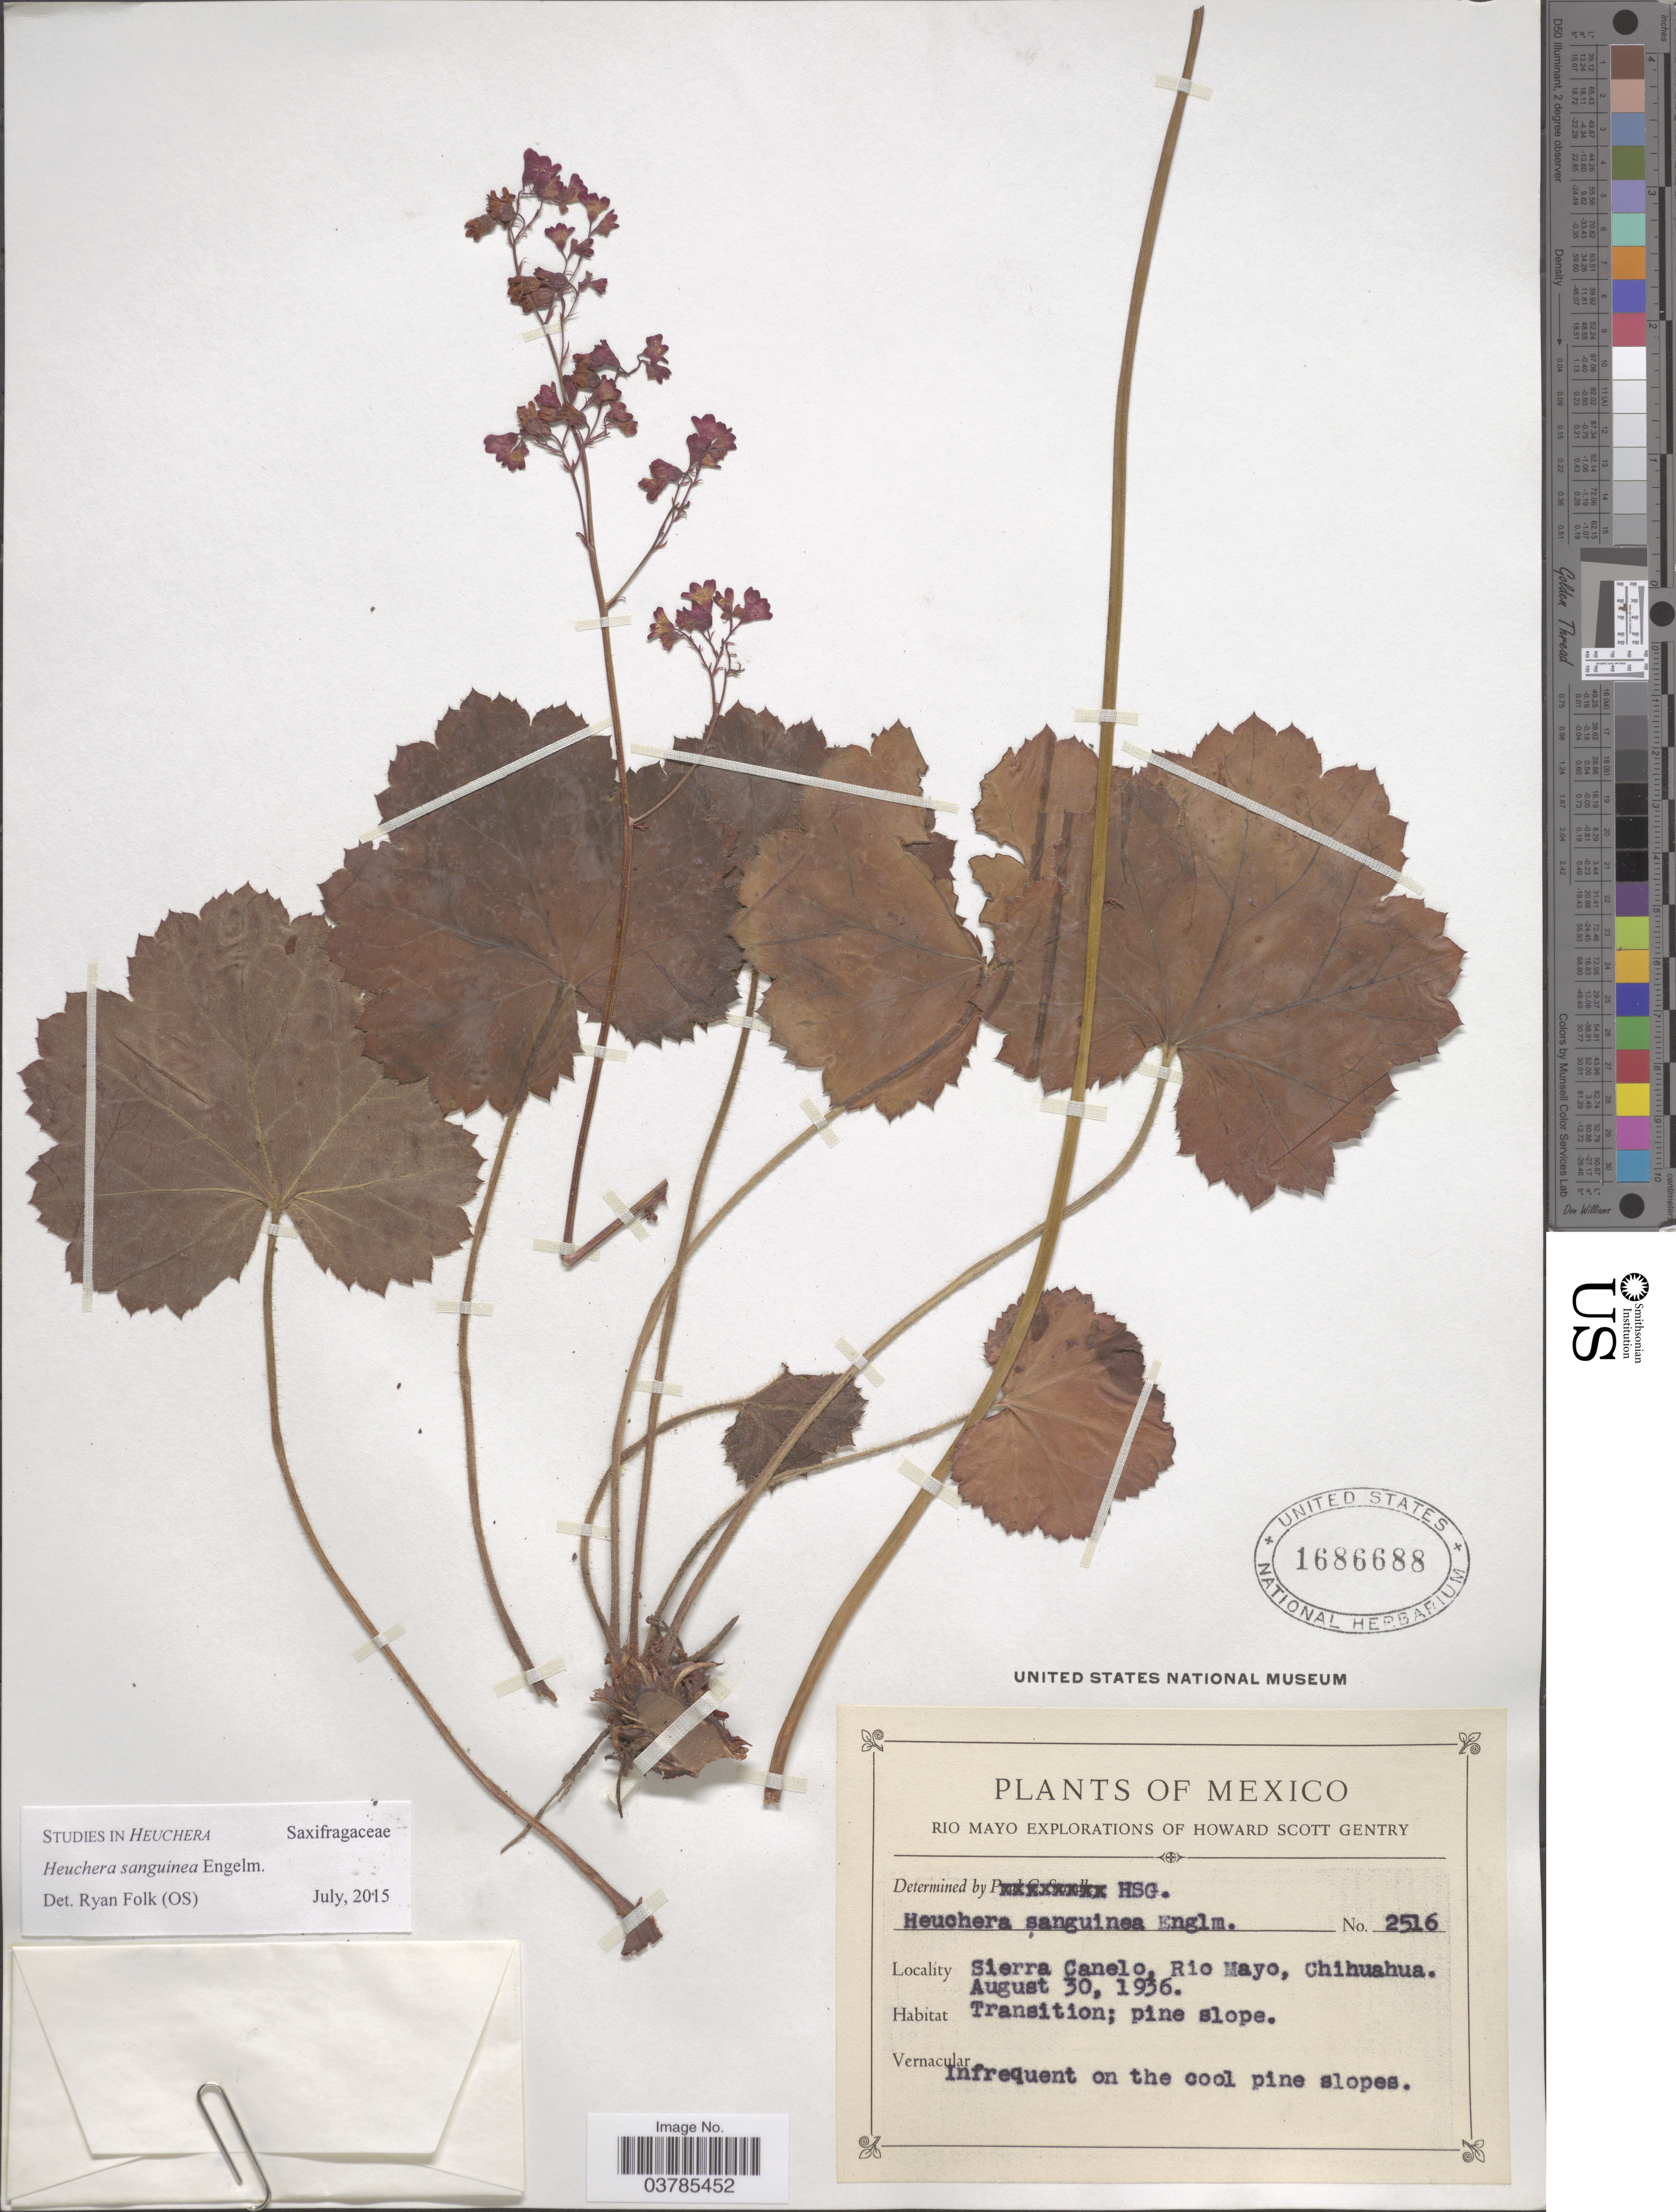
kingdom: Plantae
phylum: Tracheophyta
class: Magnoliopsida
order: Saxifragales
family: Saxifragaceae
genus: Heuchera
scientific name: Heuchera sanguinea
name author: Engelm.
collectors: H. S. Gentry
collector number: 2516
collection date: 1936-08-30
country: Mexico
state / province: Chihuahua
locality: Rio Mayo Explorations. Sierra Canelo, Rio Mayo. Transition.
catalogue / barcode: US 1686688